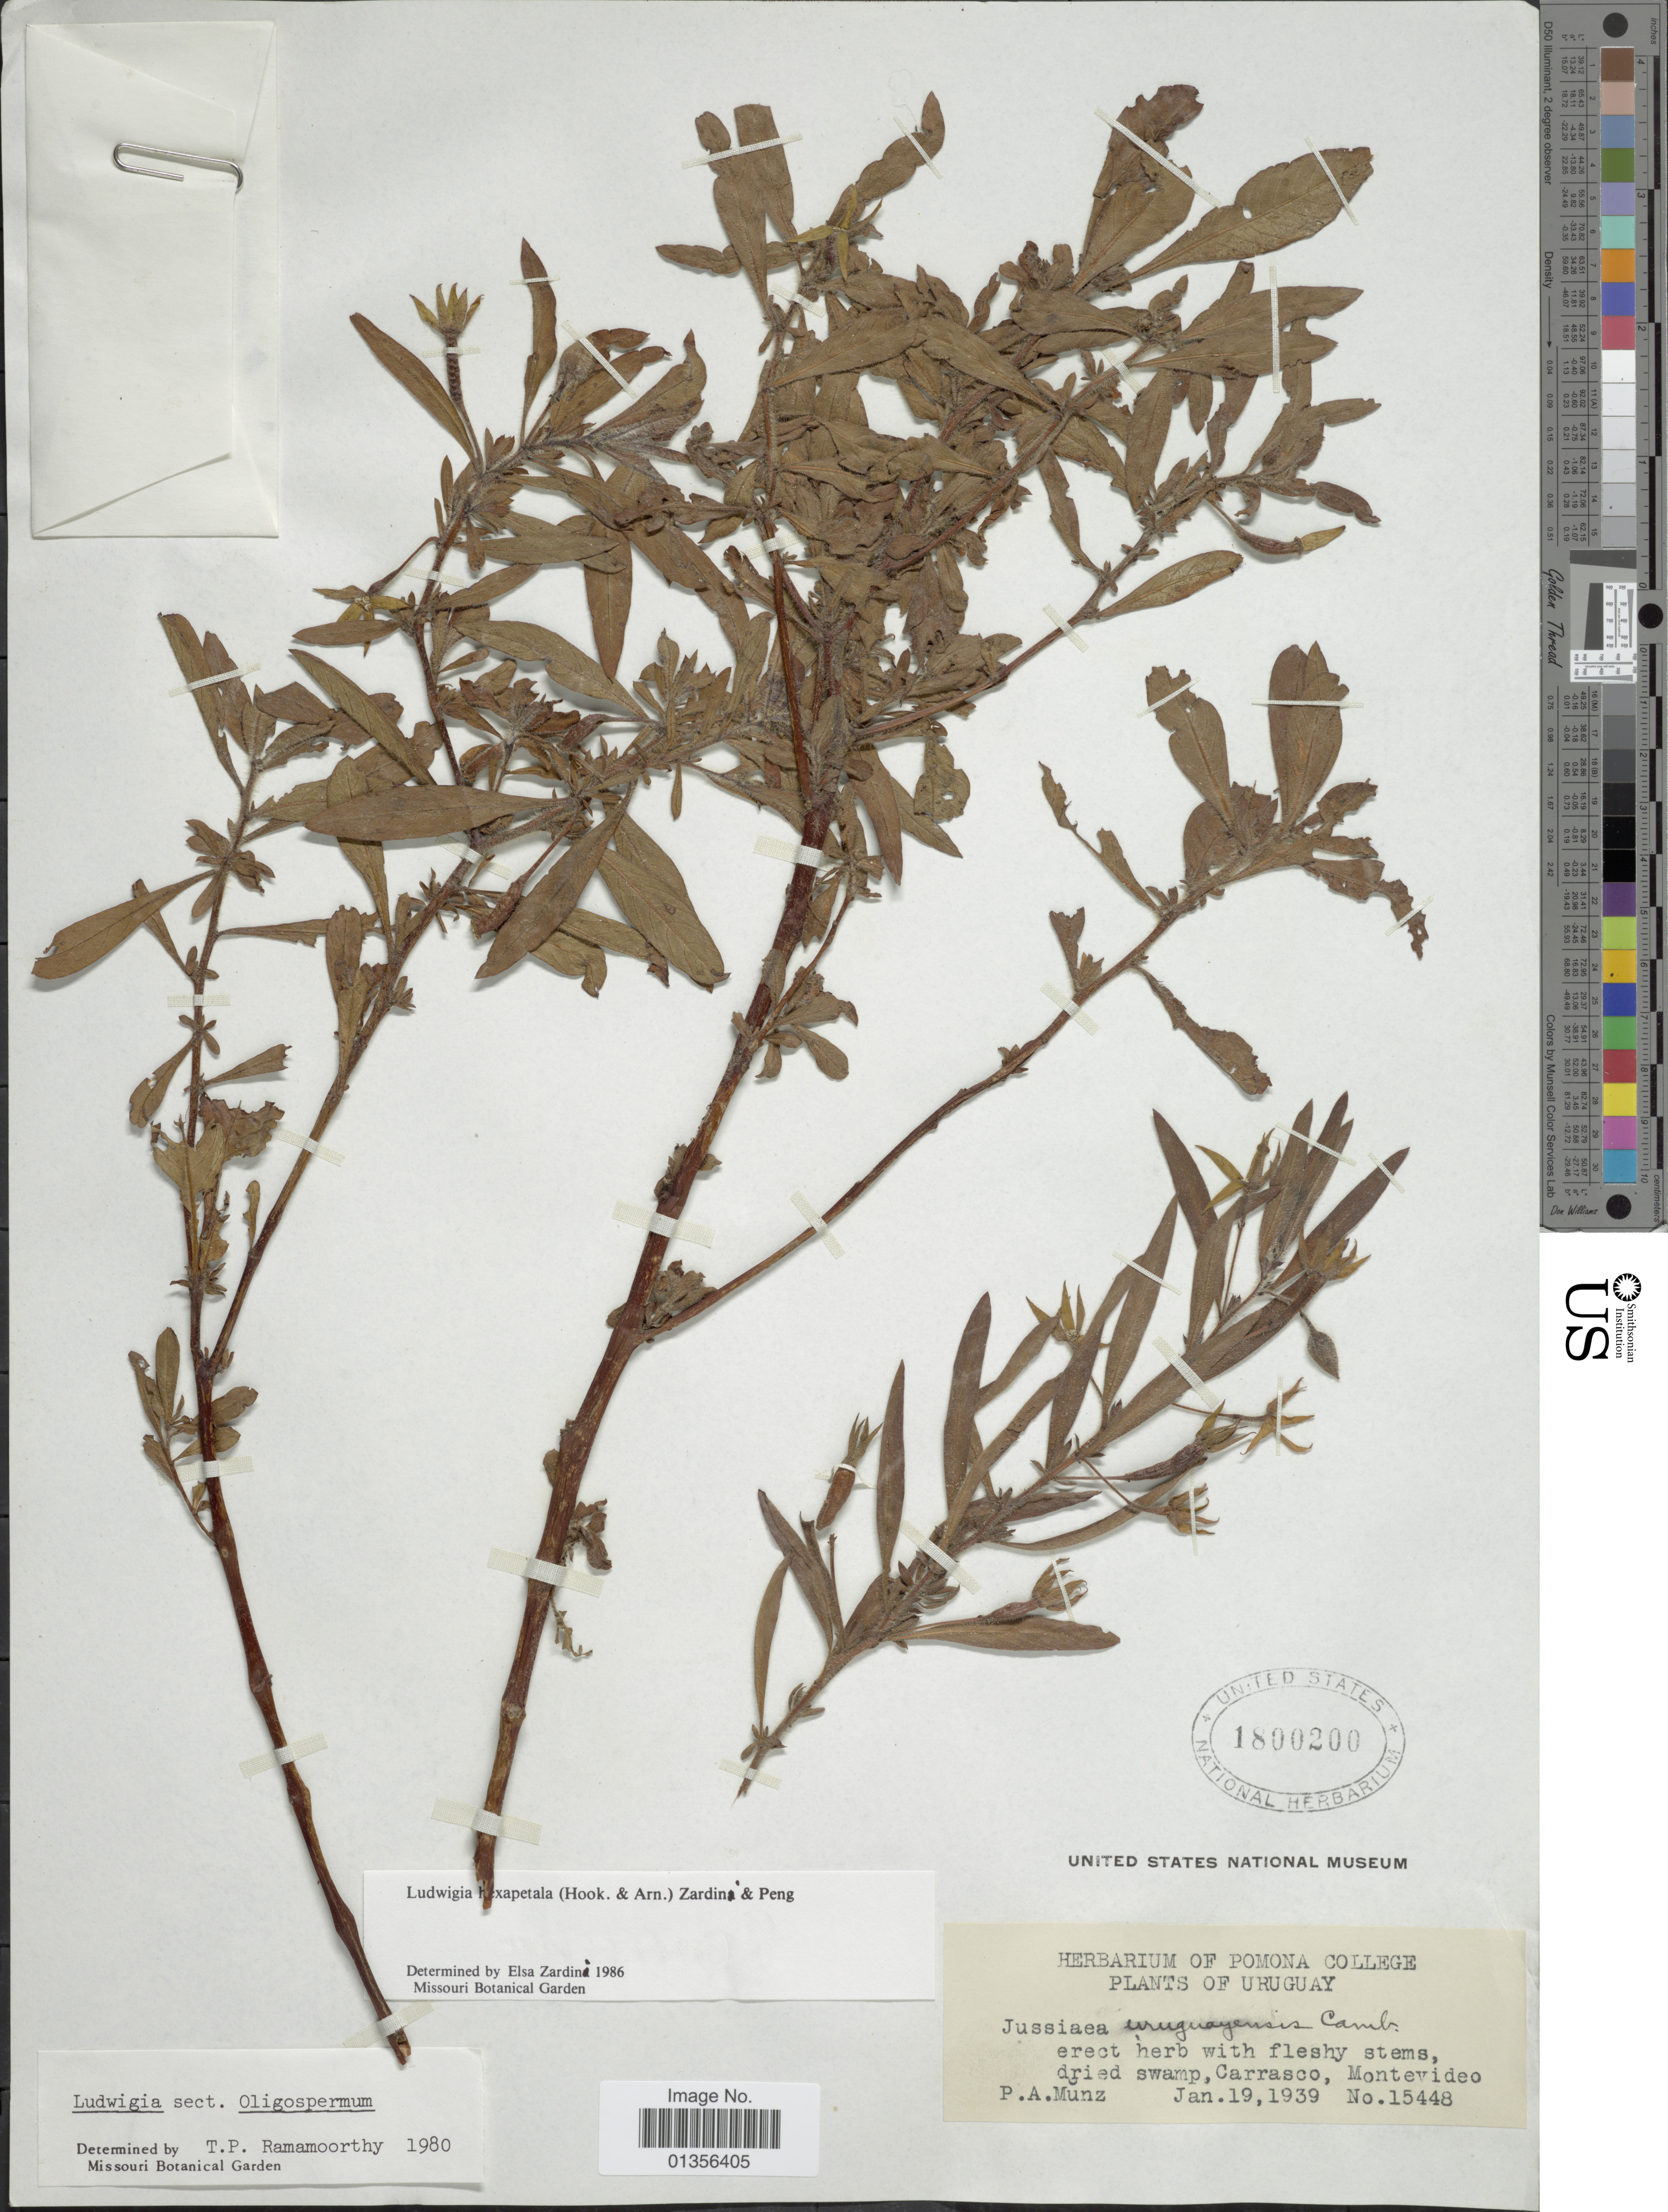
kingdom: Plantae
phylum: Tracheophyta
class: Magnoliopsida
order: Myrtales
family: Onagraceae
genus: Ludwigia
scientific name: Ludwigia hexapetala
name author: (Hook. & Arn.) Zardini et al.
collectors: P. A. Munz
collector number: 15448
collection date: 1939-01-19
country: Uruguay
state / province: Montevideo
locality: Carrasco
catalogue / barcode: US 1800200